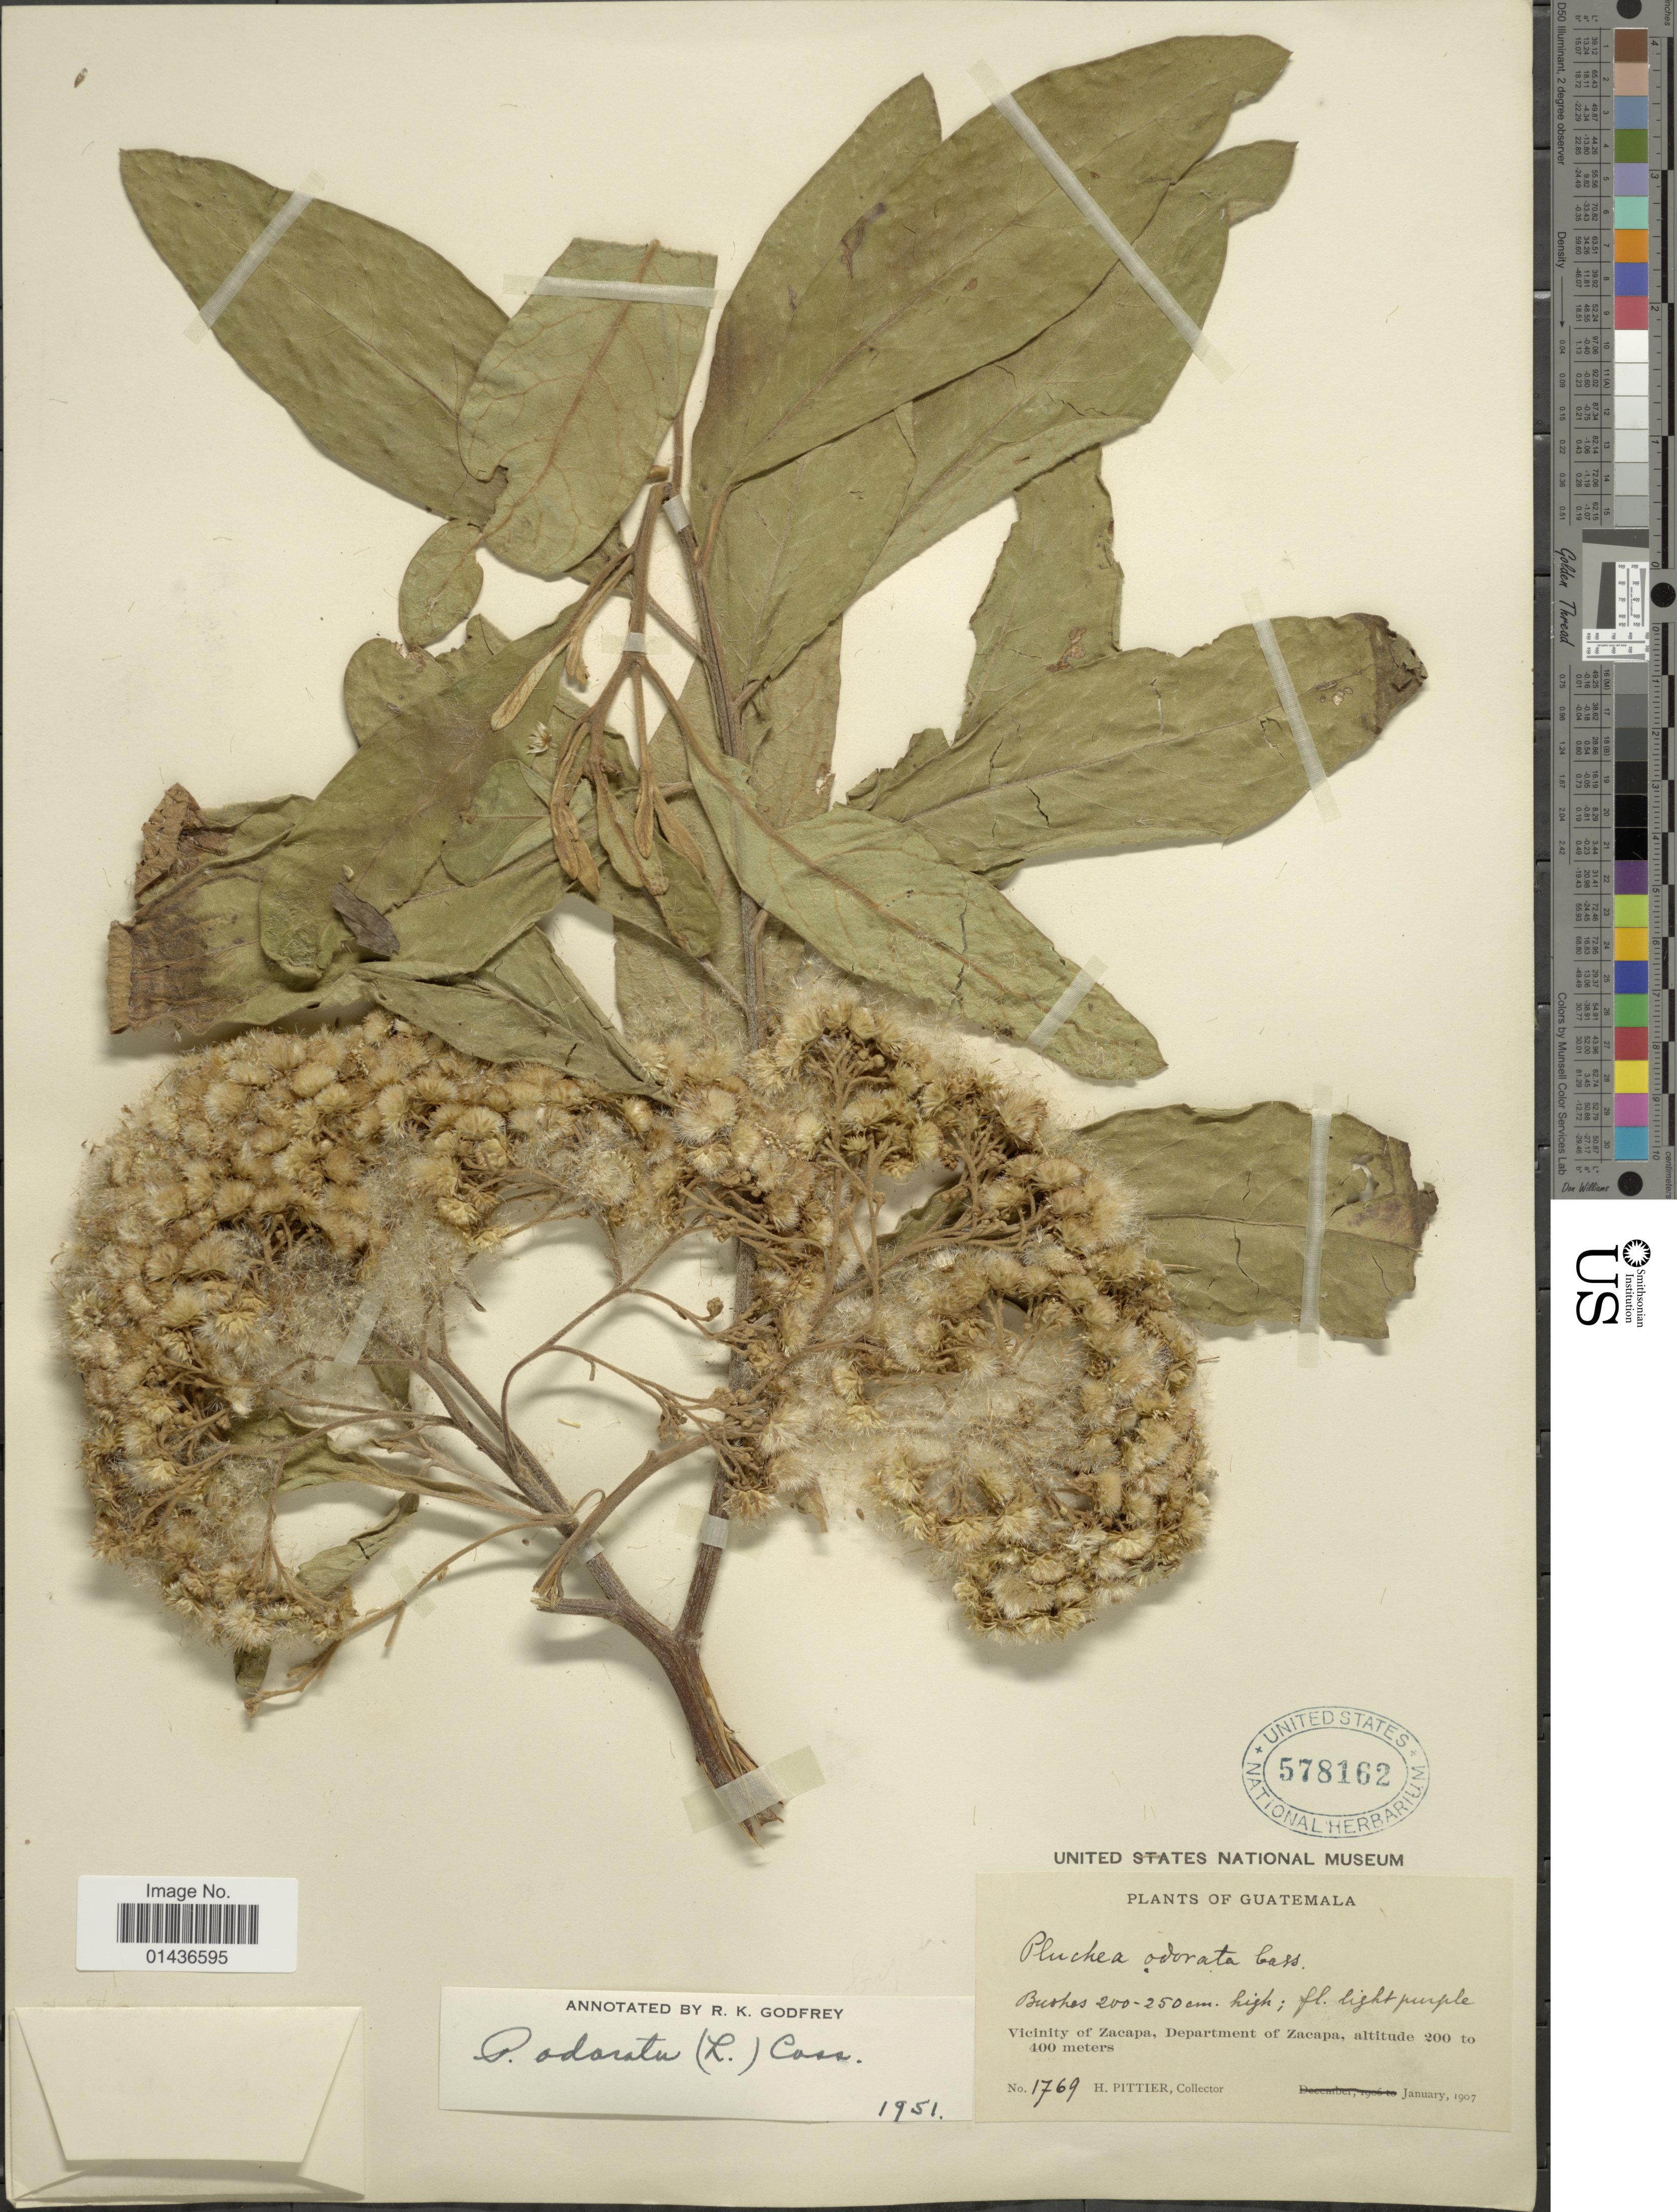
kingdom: Plantae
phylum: Tracheophyta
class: Magnoliopsida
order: Asterales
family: Asteraceae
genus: Pluchea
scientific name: Pluchea carolinensis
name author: (Jacq.) D. Don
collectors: H. F. Pittier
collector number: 1769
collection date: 1907-01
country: Guatemala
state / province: Zacapa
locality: Vicinity of Zacapa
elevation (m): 200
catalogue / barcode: US 578162